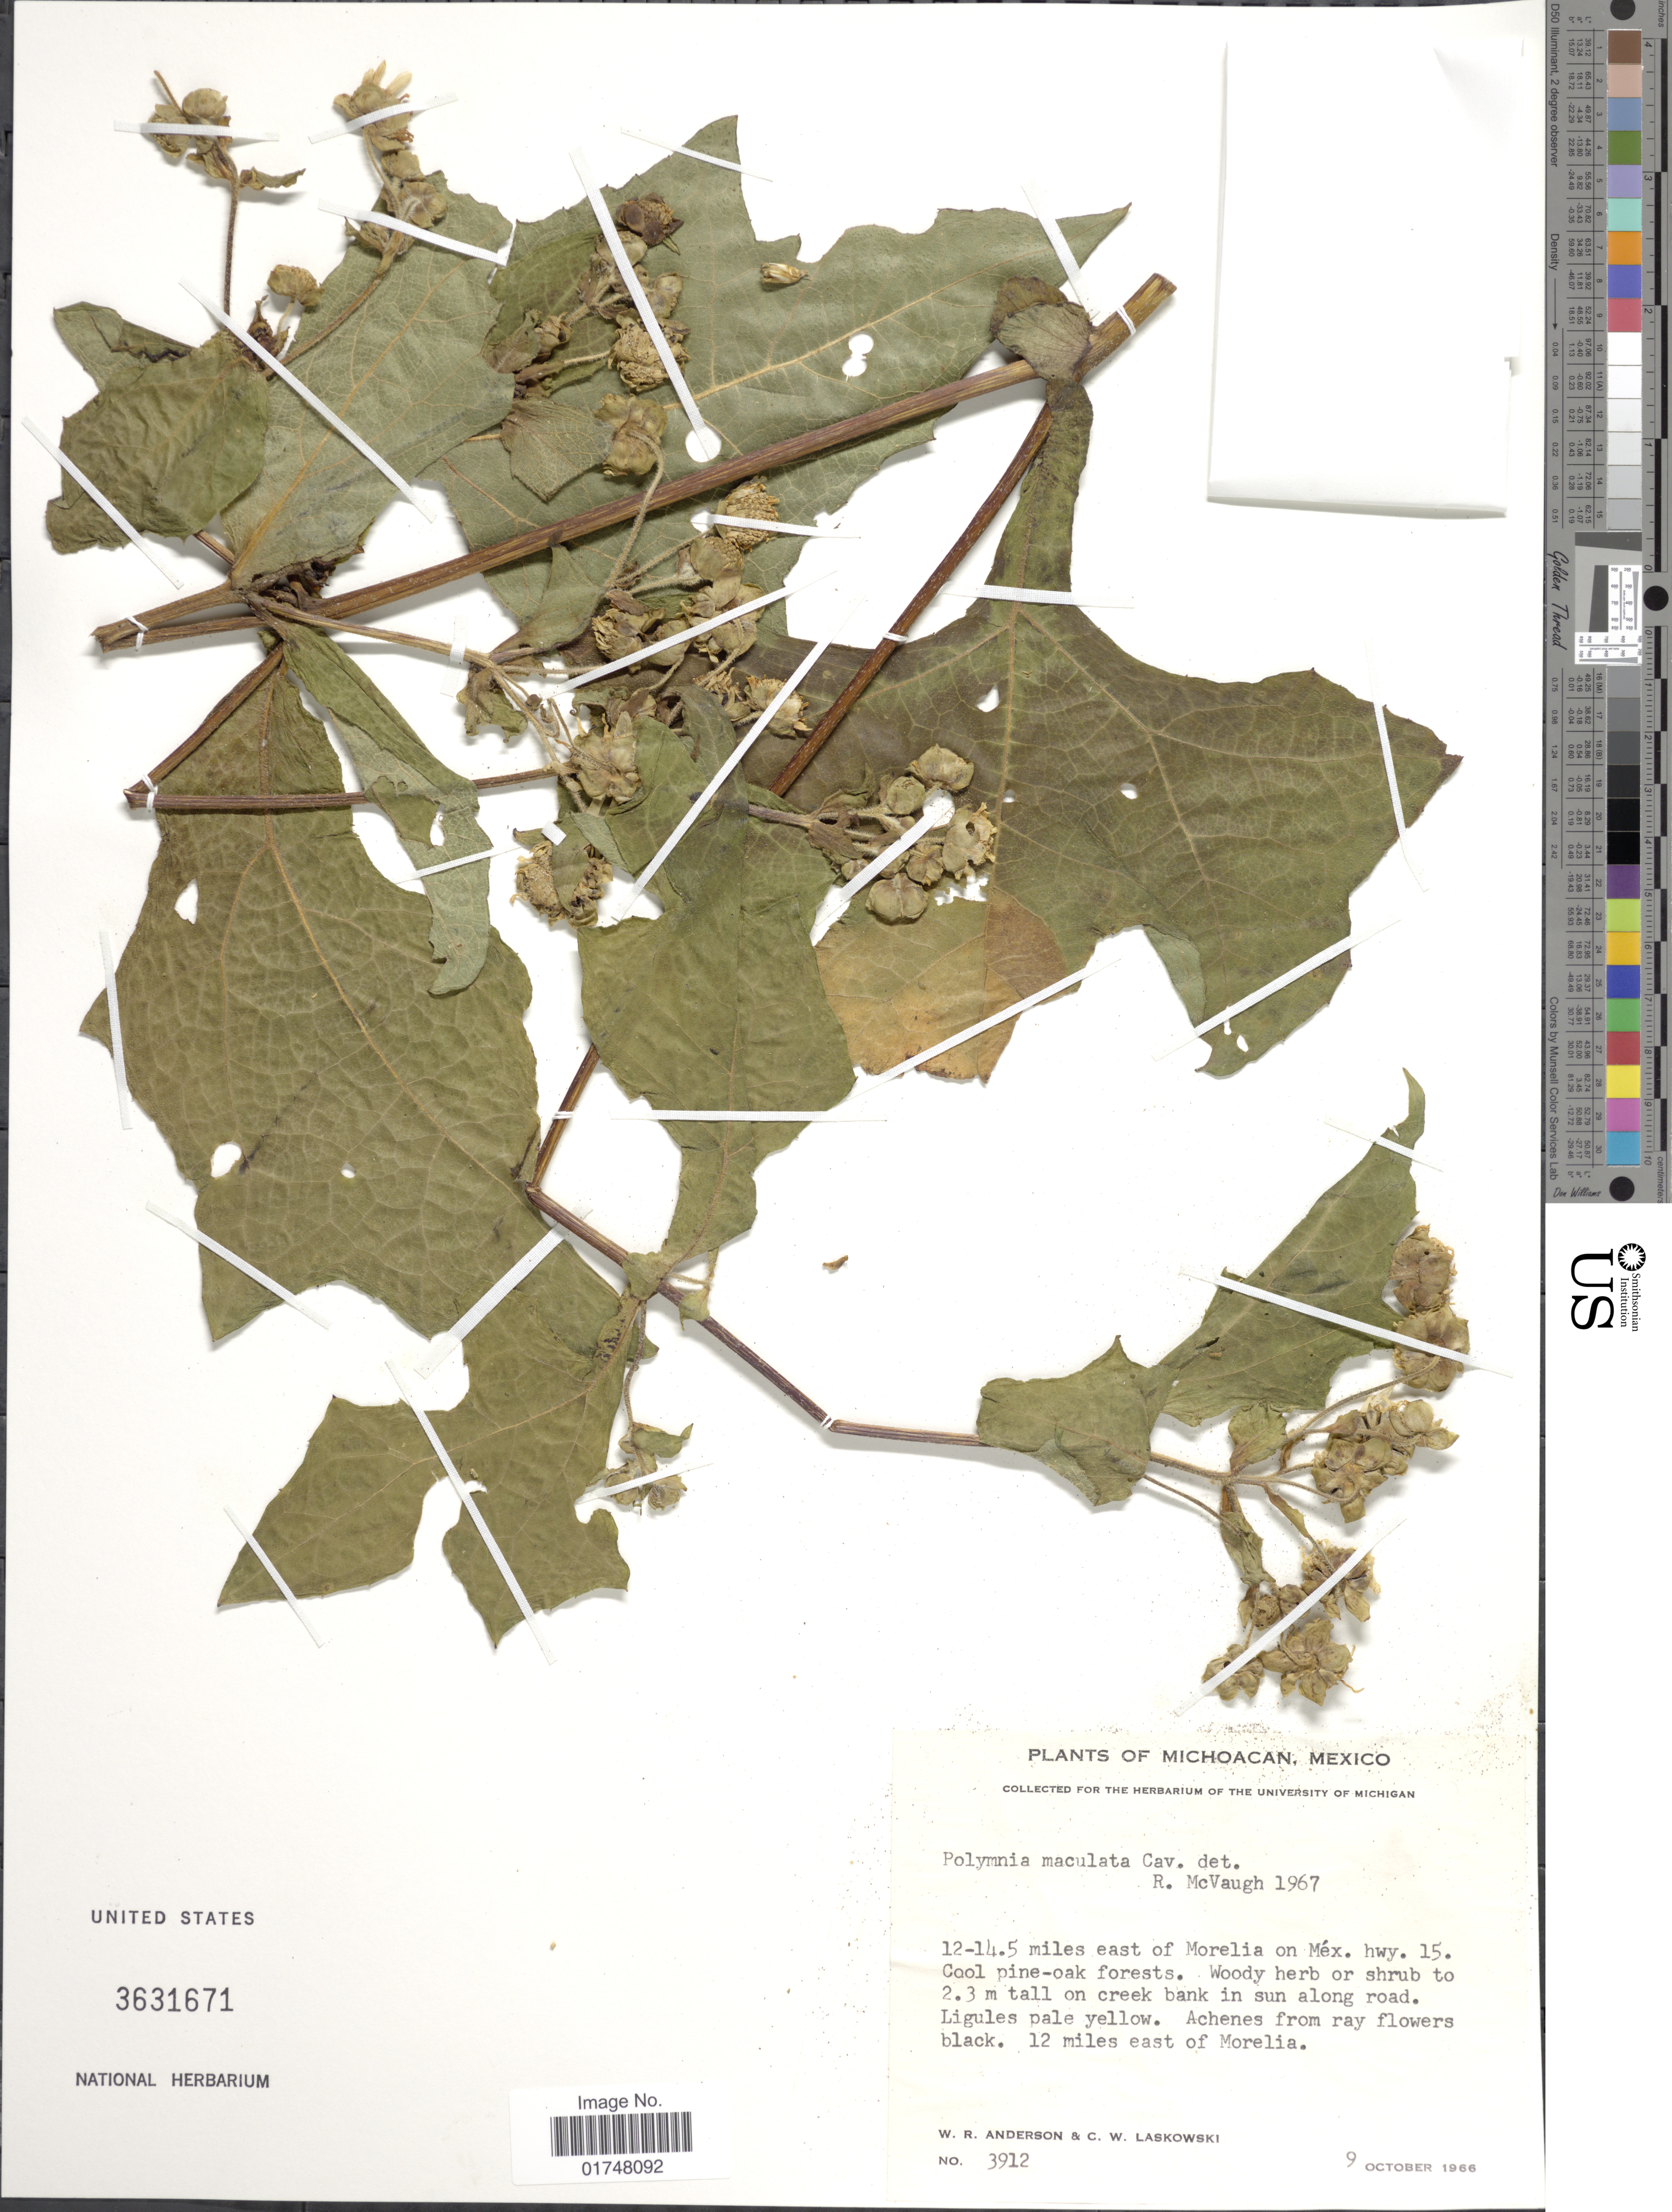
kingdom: Plantae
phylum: Tracheophyta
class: Magnoliopsida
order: Asterales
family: Asteraceae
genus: Smallanthus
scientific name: Smallanthus maculatus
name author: (Cav.) H. Rob.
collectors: W. Anderson & C. Laskowski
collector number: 3912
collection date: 1966-10-09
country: Mexico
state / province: Michoacán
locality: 12-14.5 miles east of Morelia on Mex. hwy 15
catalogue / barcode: US 3631671